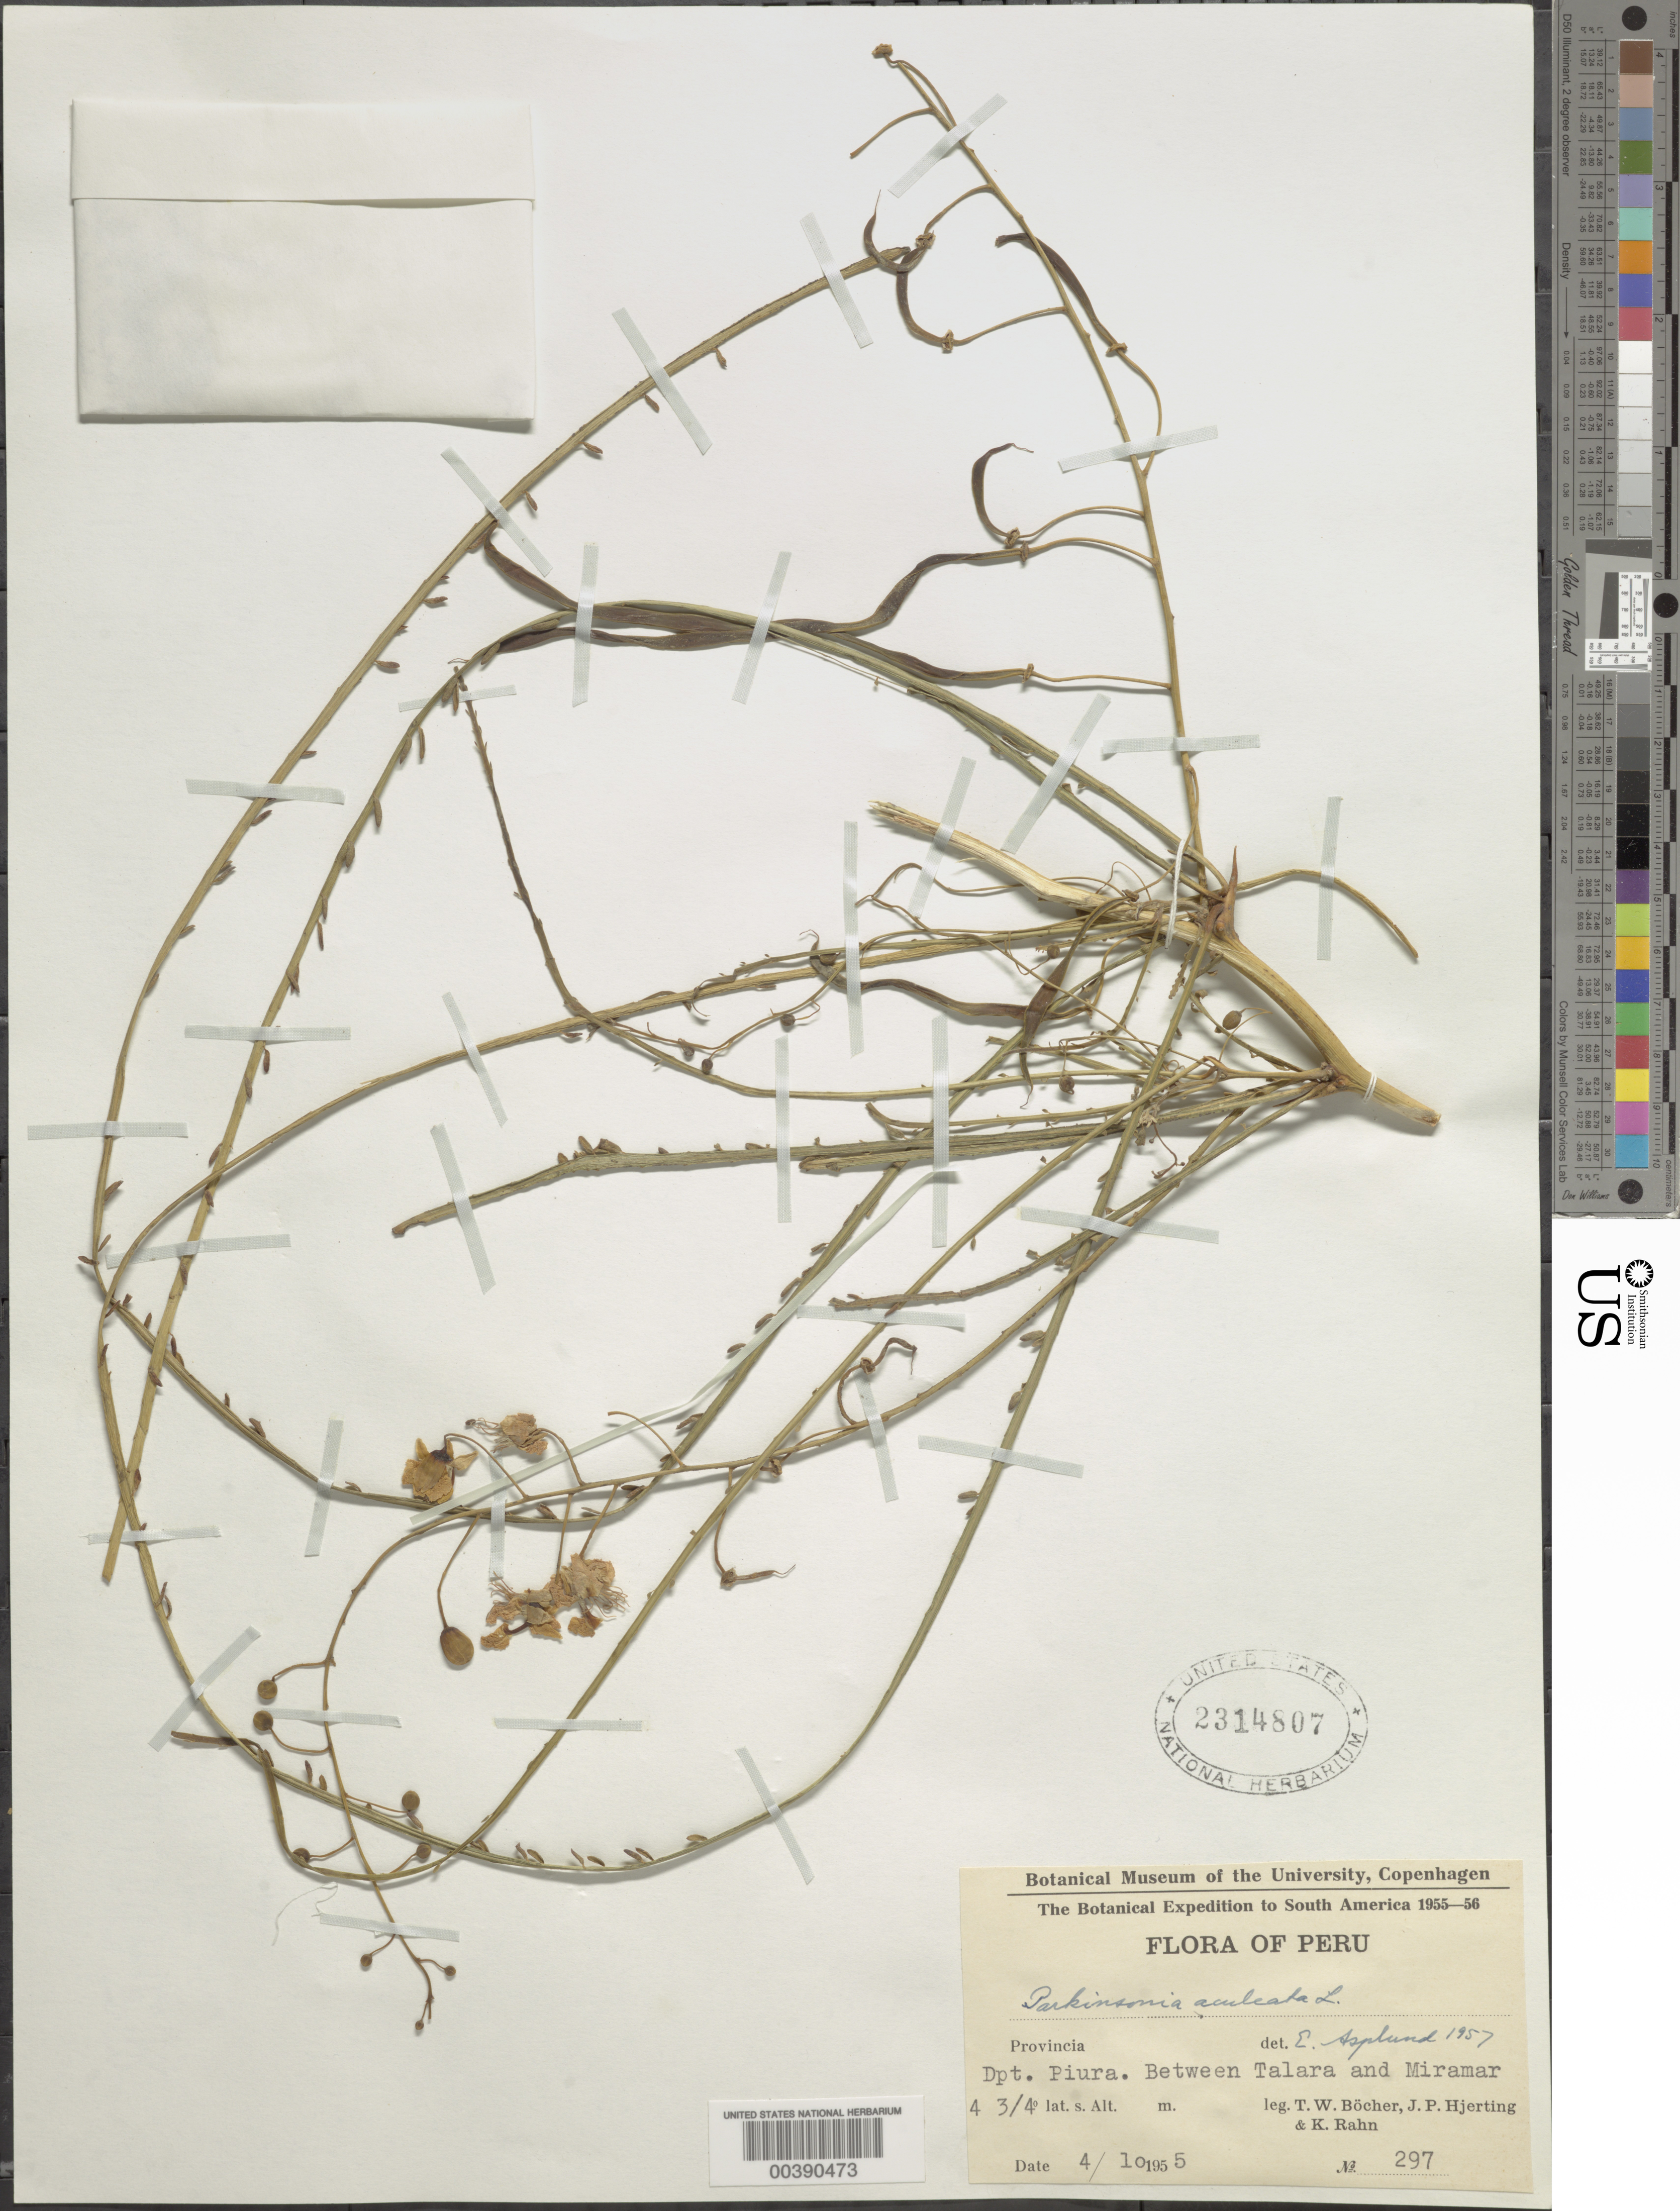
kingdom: Plantae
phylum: Tracheophyta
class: Magnoliopsida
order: Fabales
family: Fabaceae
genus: Parkinsonia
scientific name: Parkinsonia aculeata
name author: L.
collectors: T. Bocher, J. P. Hjerting & K. Rahn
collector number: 297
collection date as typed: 04 Oct 1955 or 10 Apr 1955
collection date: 1955-04-10 or 1955-10-04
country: Peru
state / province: Piura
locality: Between talara and miramar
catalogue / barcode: US 2314807